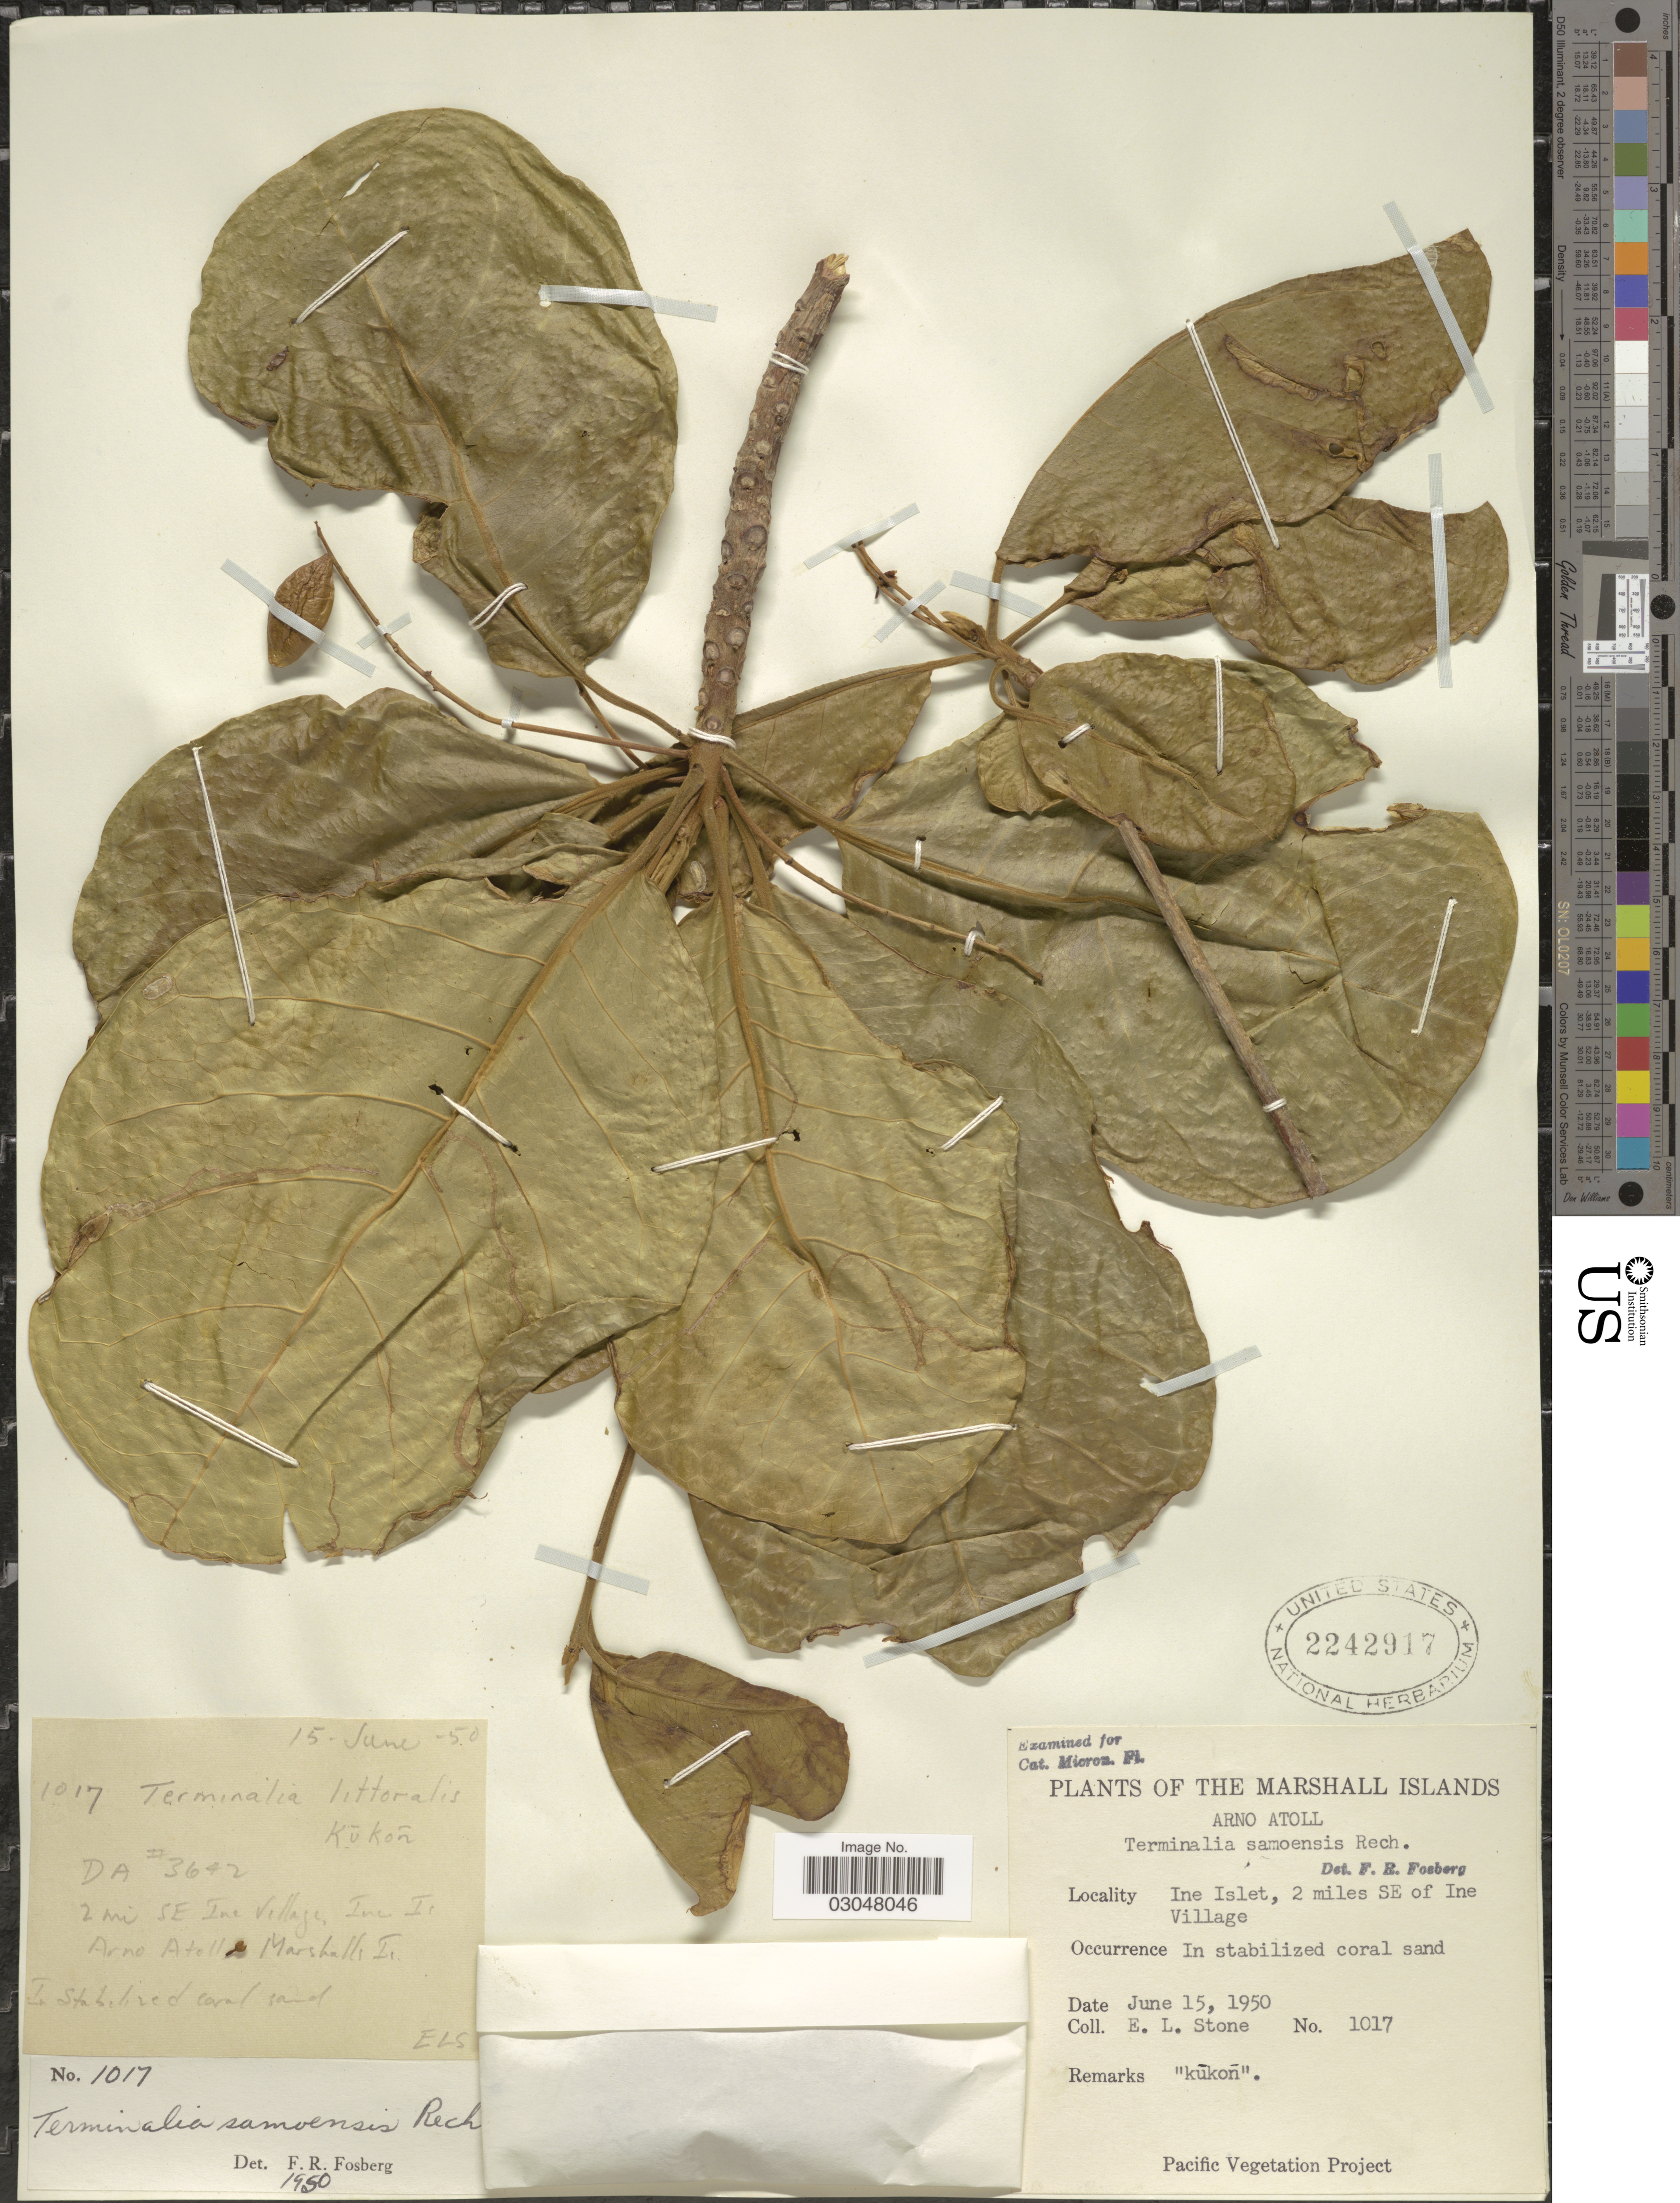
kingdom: Plantae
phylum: Tracheophyta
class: Magnoliopsida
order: Myrtales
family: Combretaceae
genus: Terminalia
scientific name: Terminalia samoensis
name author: Rech.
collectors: E. L. Stone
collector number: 1017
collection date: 1950-06-15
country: Marshall Islands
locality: Arno Atoll. Ine Islet, 2 miles SE of Ine Village.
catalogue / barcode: US 2242917